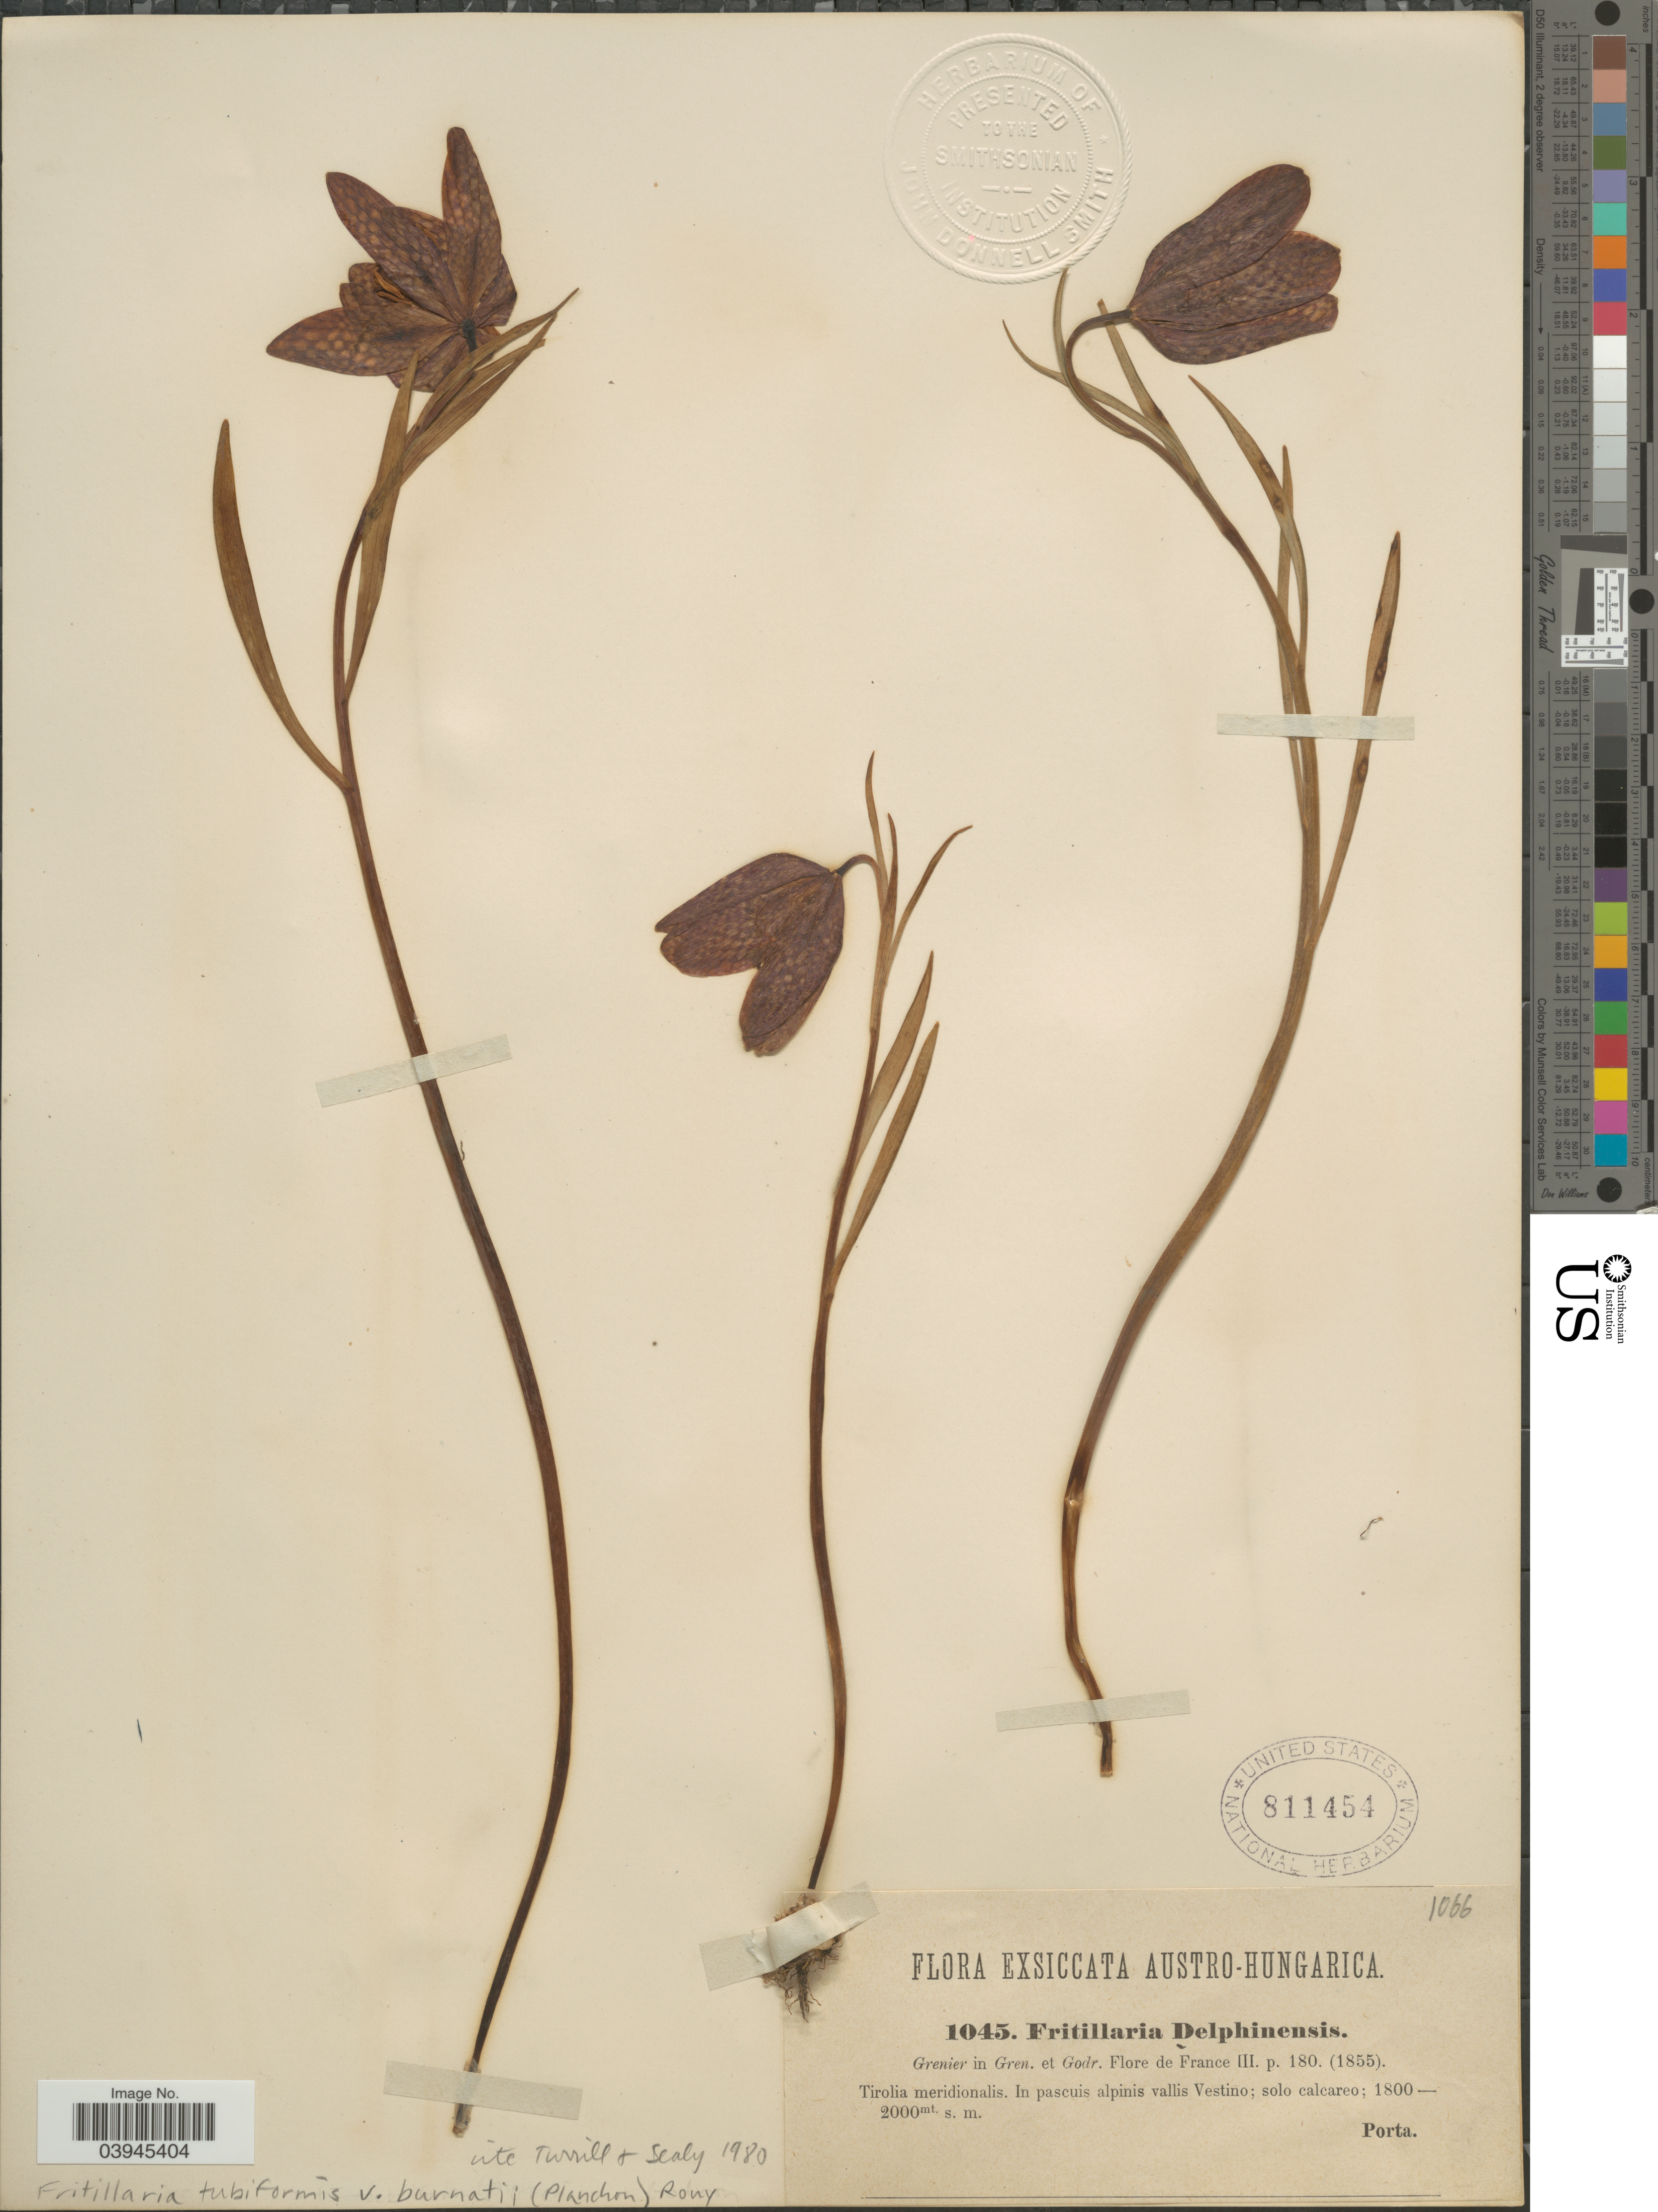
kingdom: Plantae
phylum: Tracheophyta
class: Liliopsida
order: Liliales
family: Liliaceae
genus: Fritillaria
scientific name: Fritillaria tubiformis var. moggridgei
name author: (Boiss. & Reut. ex Planch.) Rouy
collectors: -- Porta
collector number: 1045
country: Italy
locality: Austro-Hungarica. Tirolia meridionalis. In pascuis alpinis vallis Vestino.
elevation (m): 1800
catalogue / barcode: US 811454